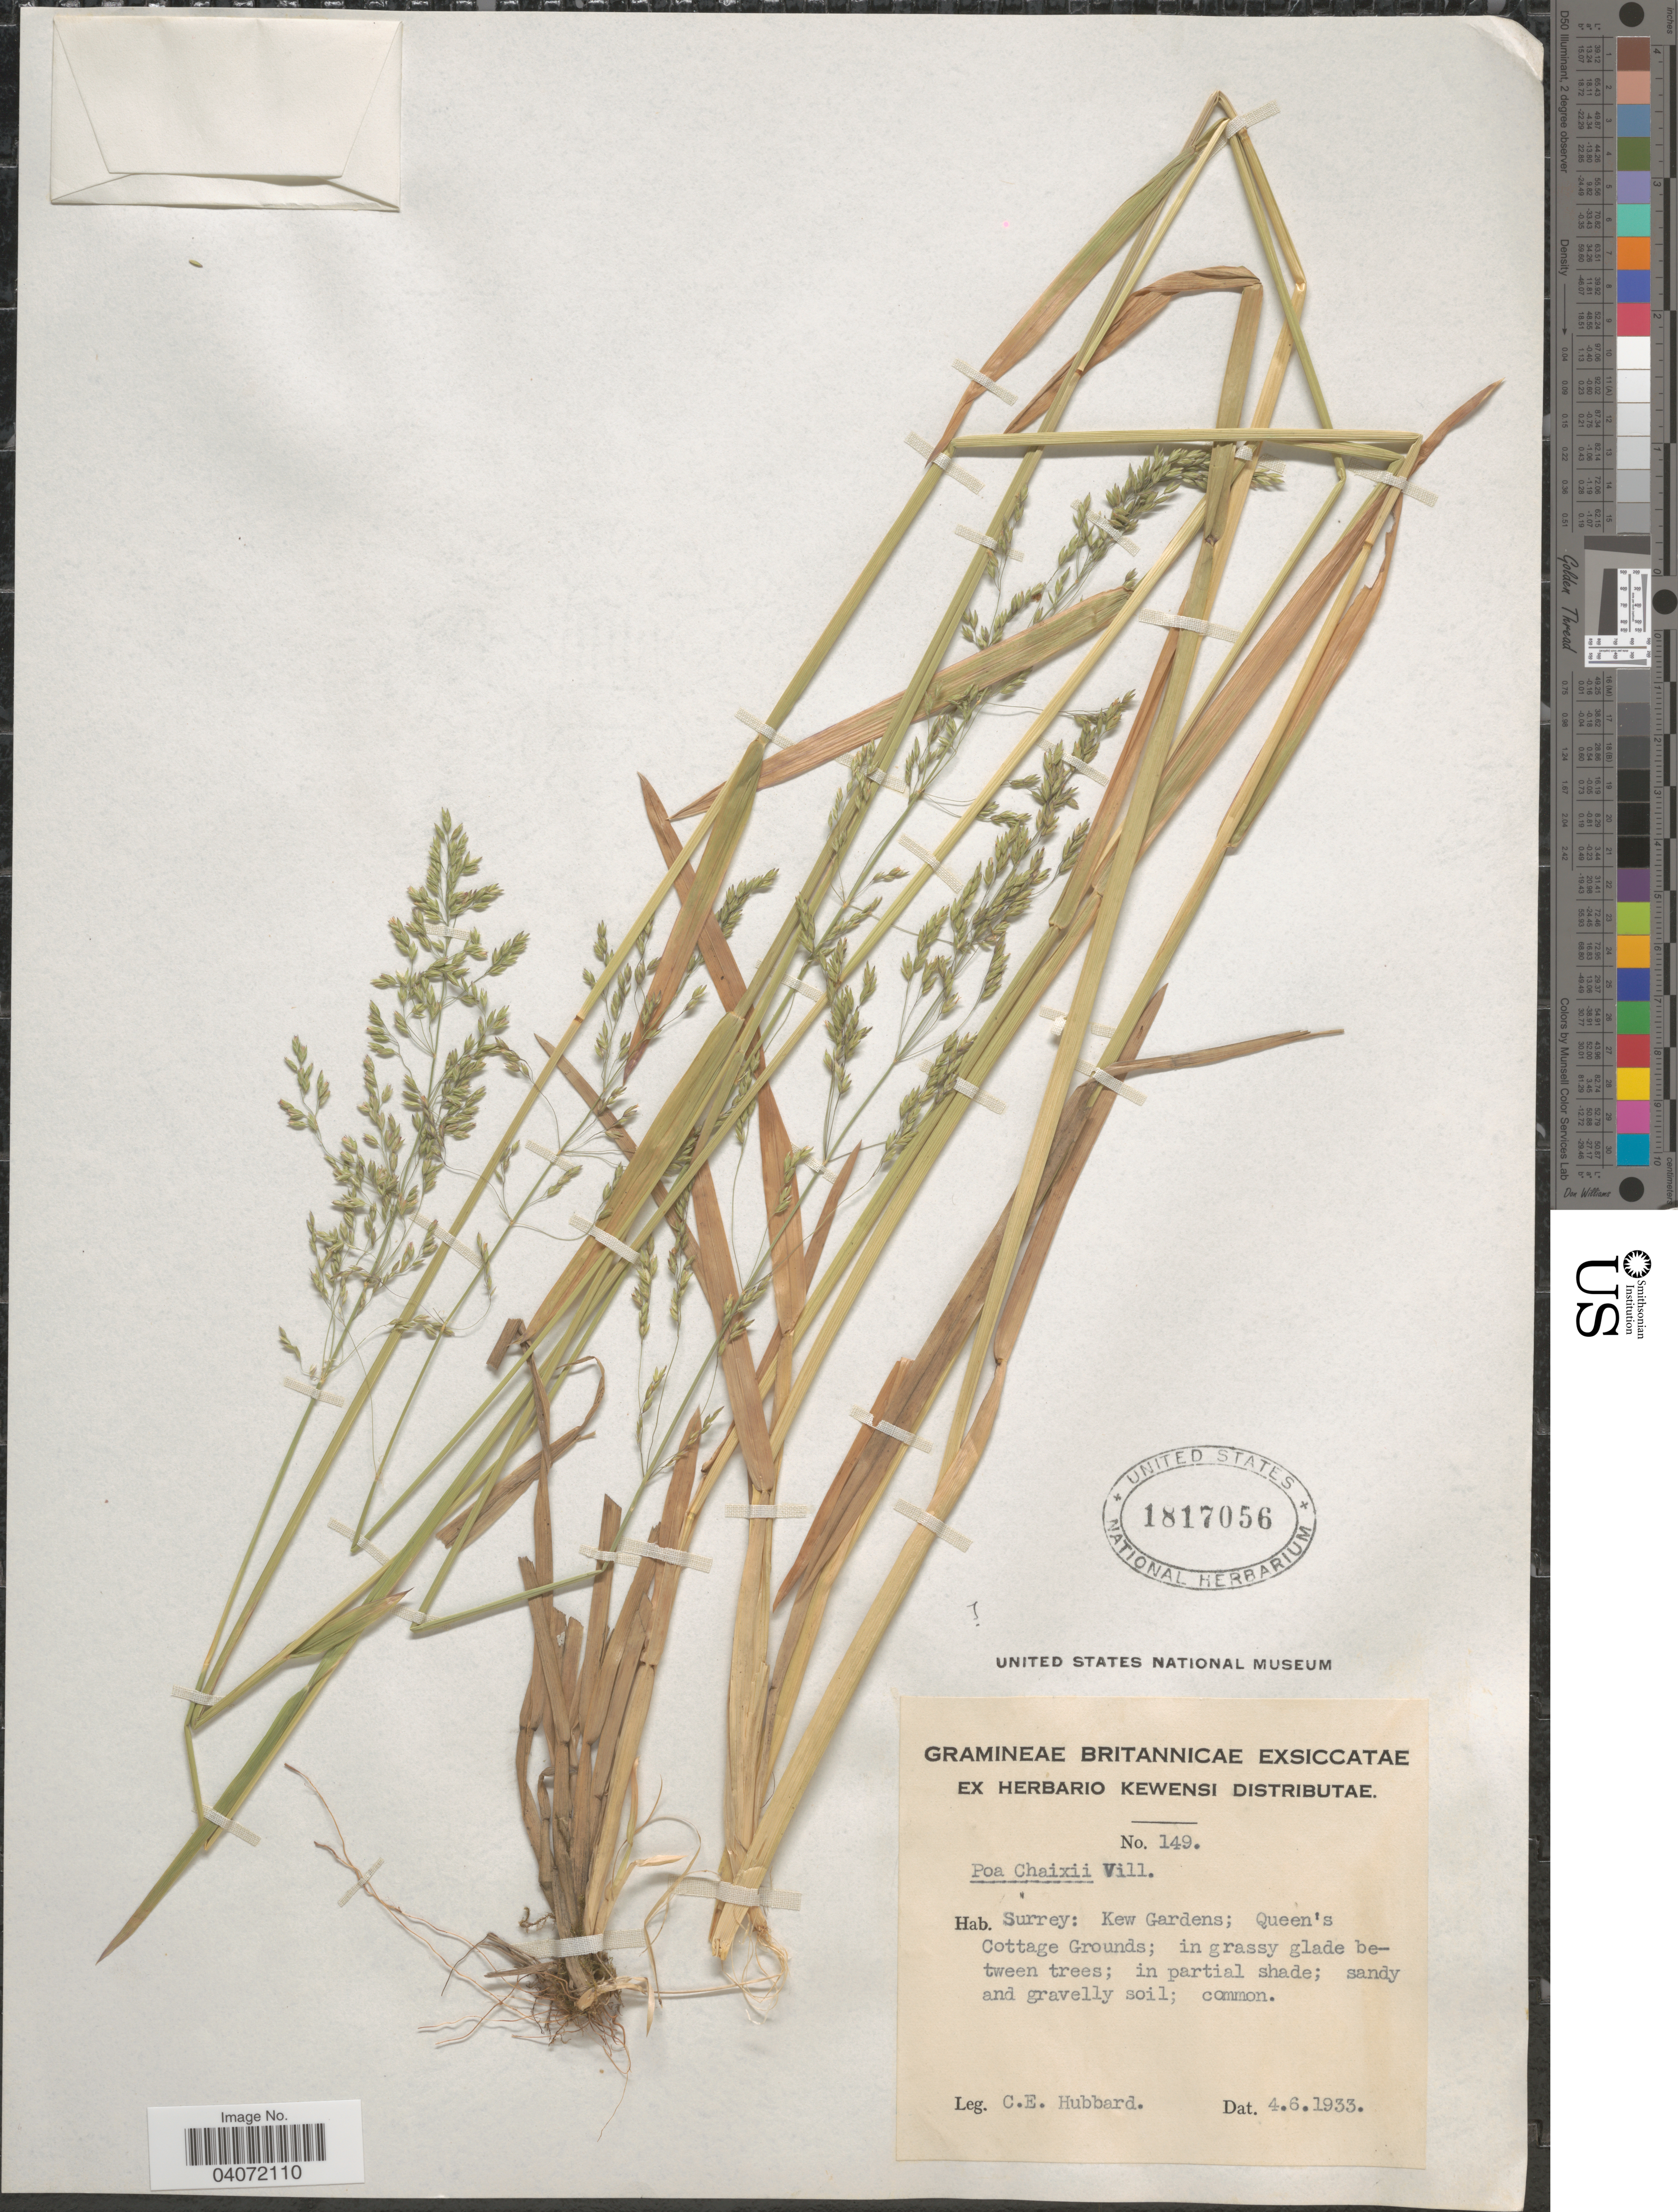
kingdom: Plantae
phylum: Tracheophyta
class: Liliopsida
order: Poales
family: Poaceae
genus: Poa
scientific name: Poa chaixii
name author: Vill.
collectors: C. E. Hubbard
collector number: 149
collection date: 1933-06-04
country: United Kingdom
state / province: England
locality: Surrey: Kew Gardens; Queen's Cottage Grounds.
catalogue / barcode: US 1817056